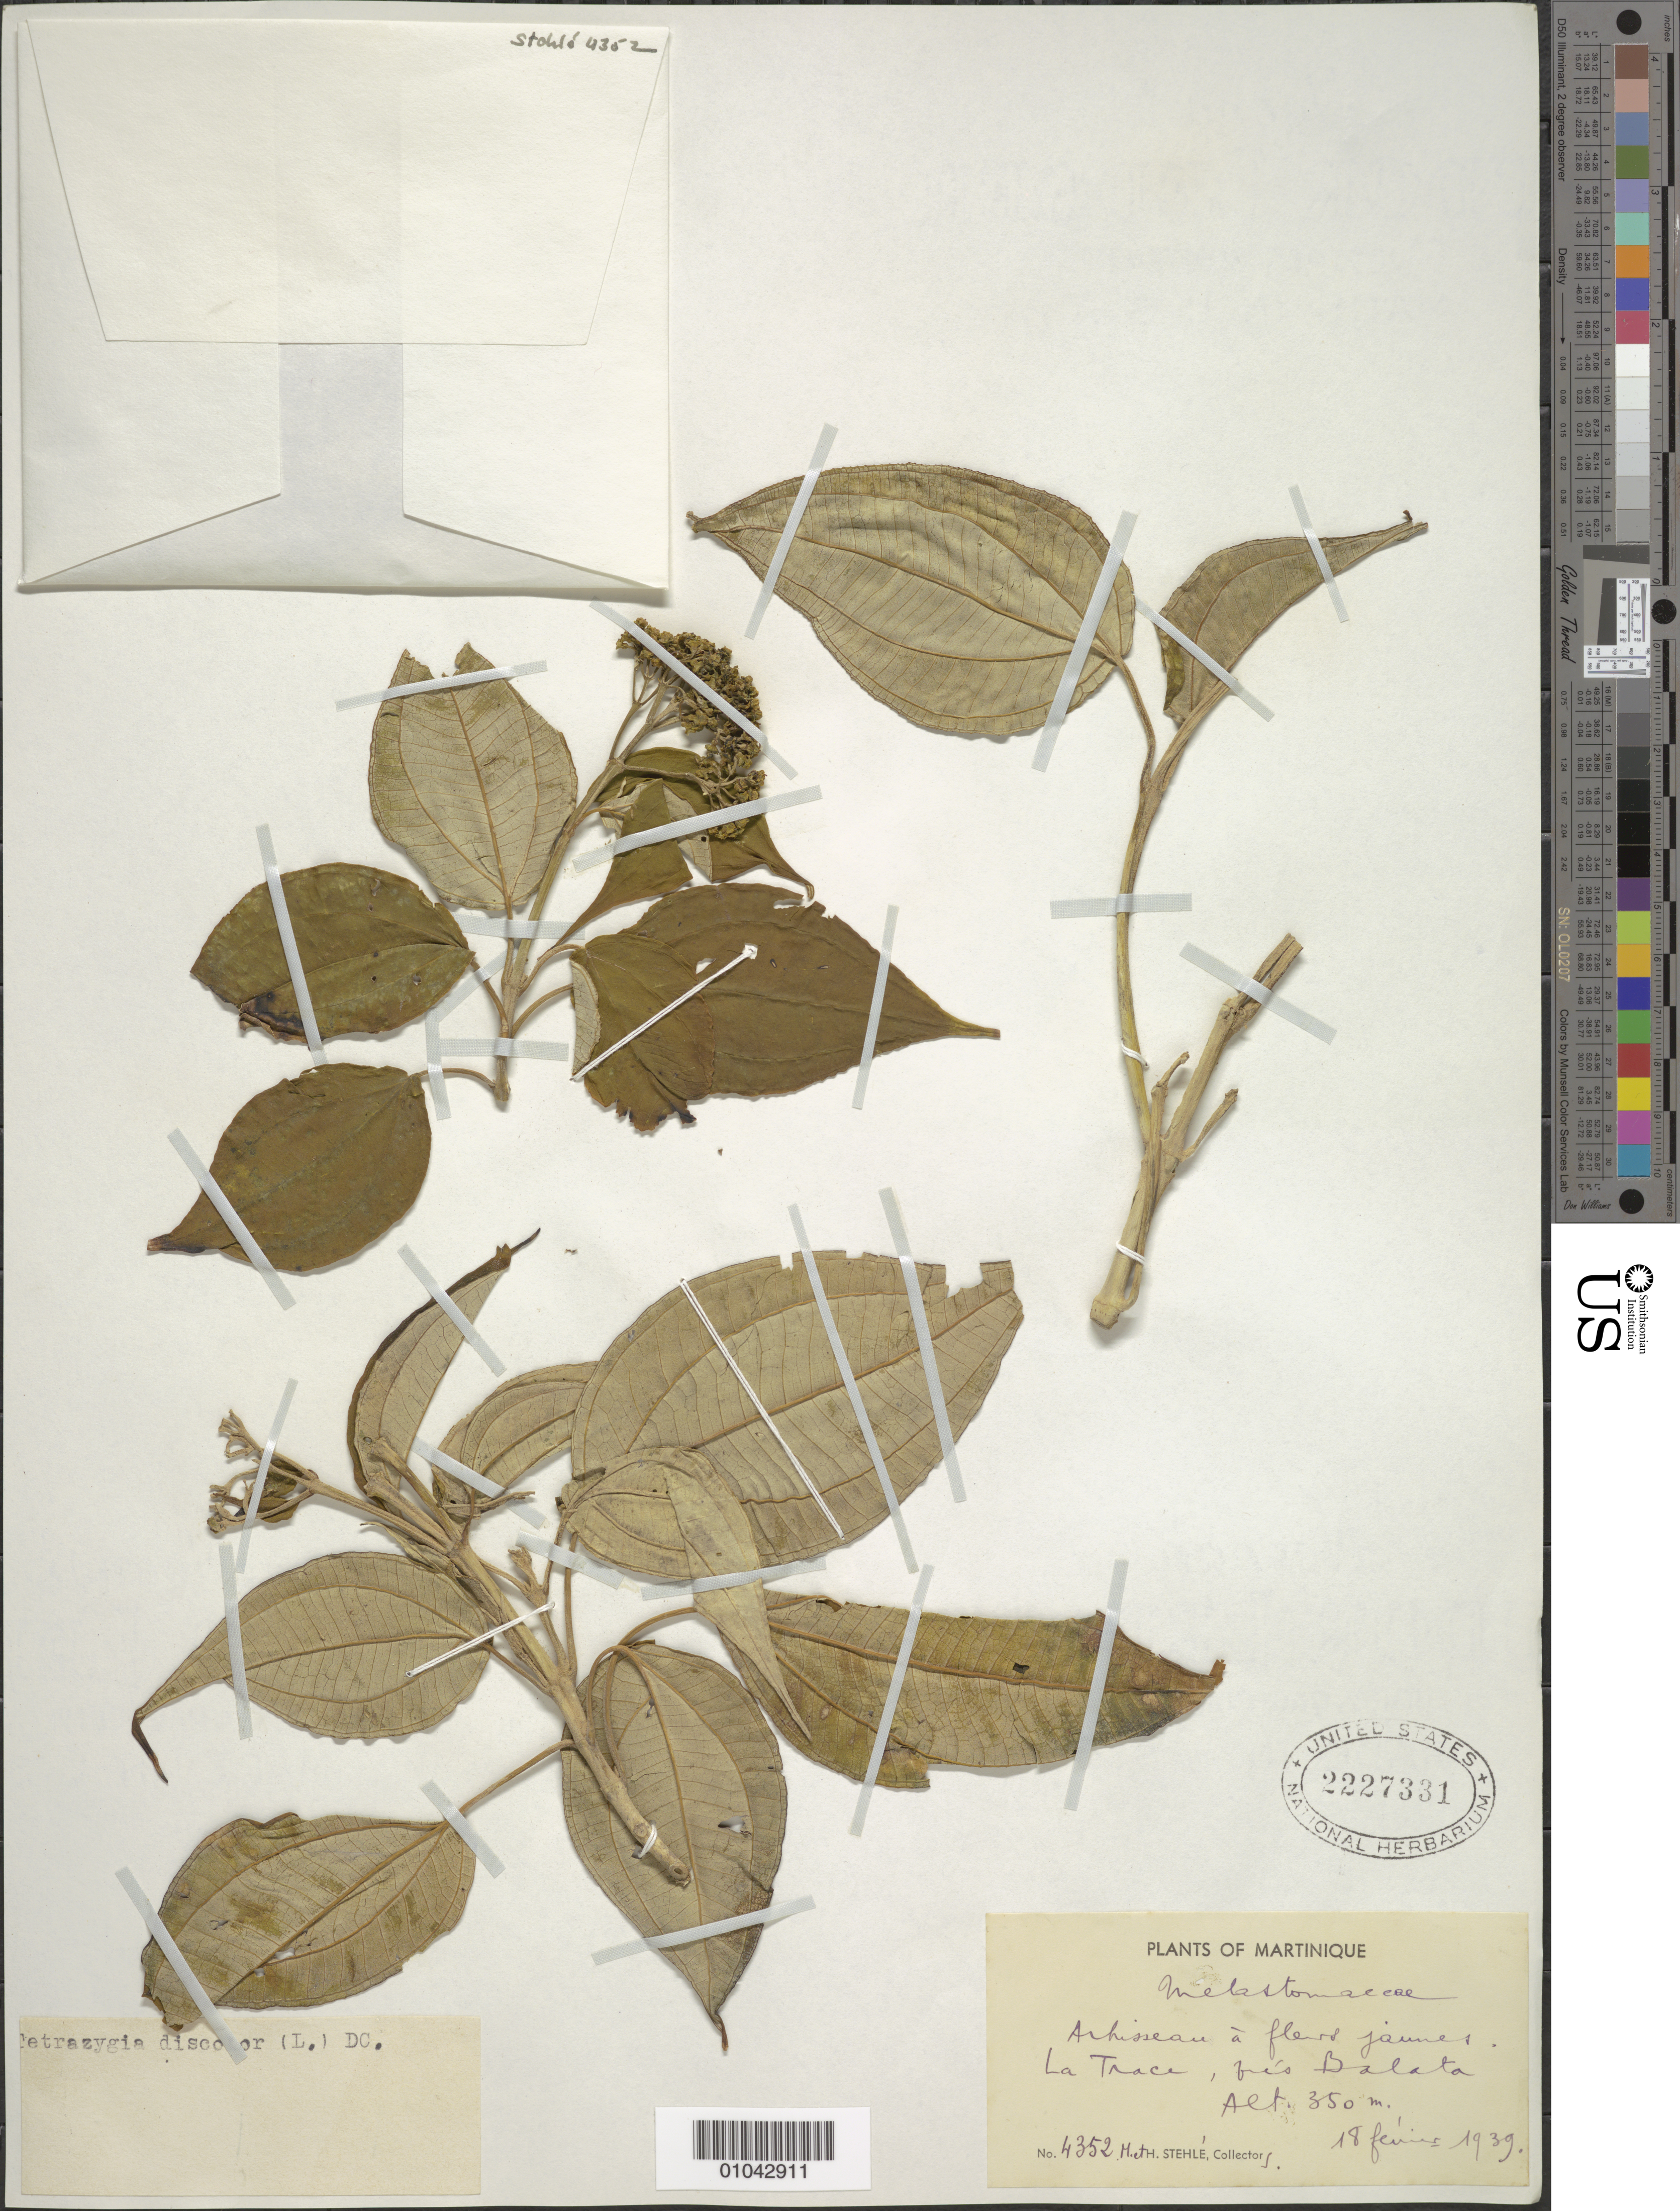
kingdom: Plantae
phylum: Tracheophyta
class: Magnoliopsida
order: Myrtales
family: Melastomataceae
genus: Tetrazygia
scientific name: Tetrazygia discolor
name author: (L.) DC.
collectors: H. Stehlé & M. Stehlé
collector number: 4352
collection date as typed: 18 Feb 1939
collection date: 1939-02-18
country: Martinique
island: Martinique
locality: La Trace, prés Balata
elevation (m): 350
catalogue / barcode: US 2227331